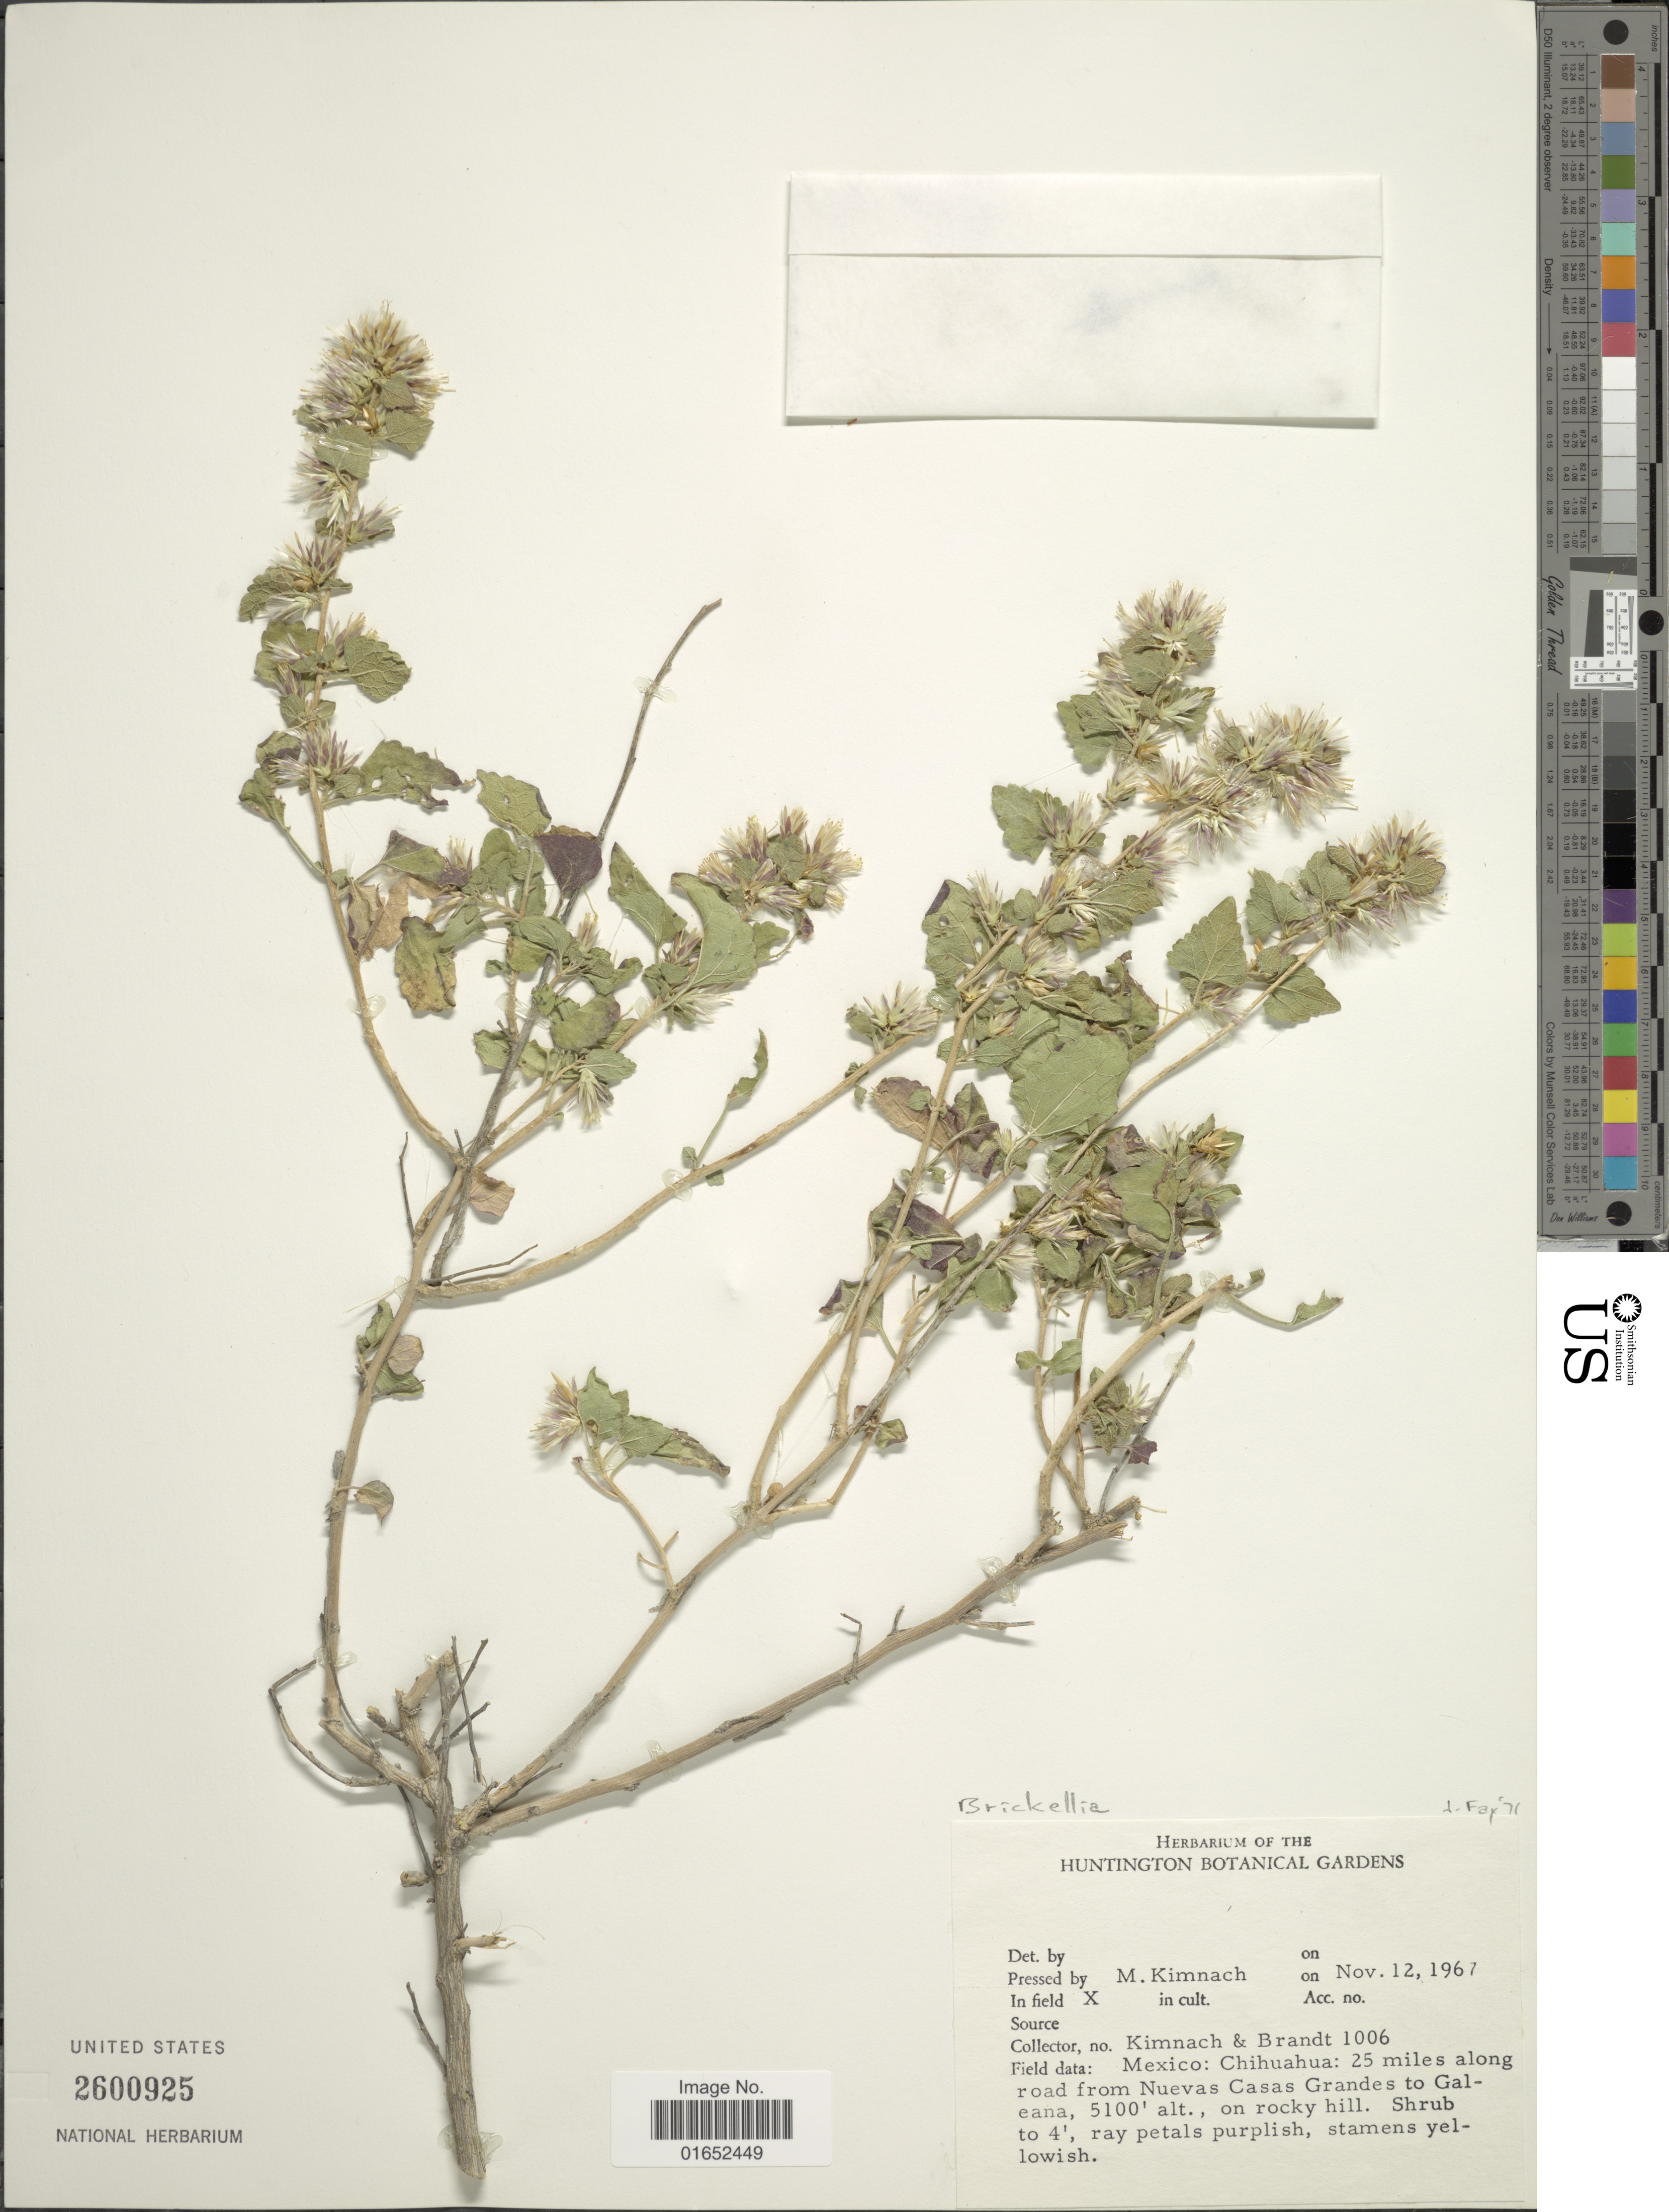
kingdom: Plantae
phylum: Tracheophyta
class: Magnoliopsida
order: Asterales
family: Asteraceae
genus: Brickellia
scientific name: Brickellia sp.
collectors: -. Kimnach & -. Brandt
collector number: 1006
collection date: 1967-11-12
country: Mexico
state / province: Chihuahua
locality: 25 miles along road from Nuevas Casas Grandes to Galeana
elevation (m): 1554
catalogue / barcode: US 2600925